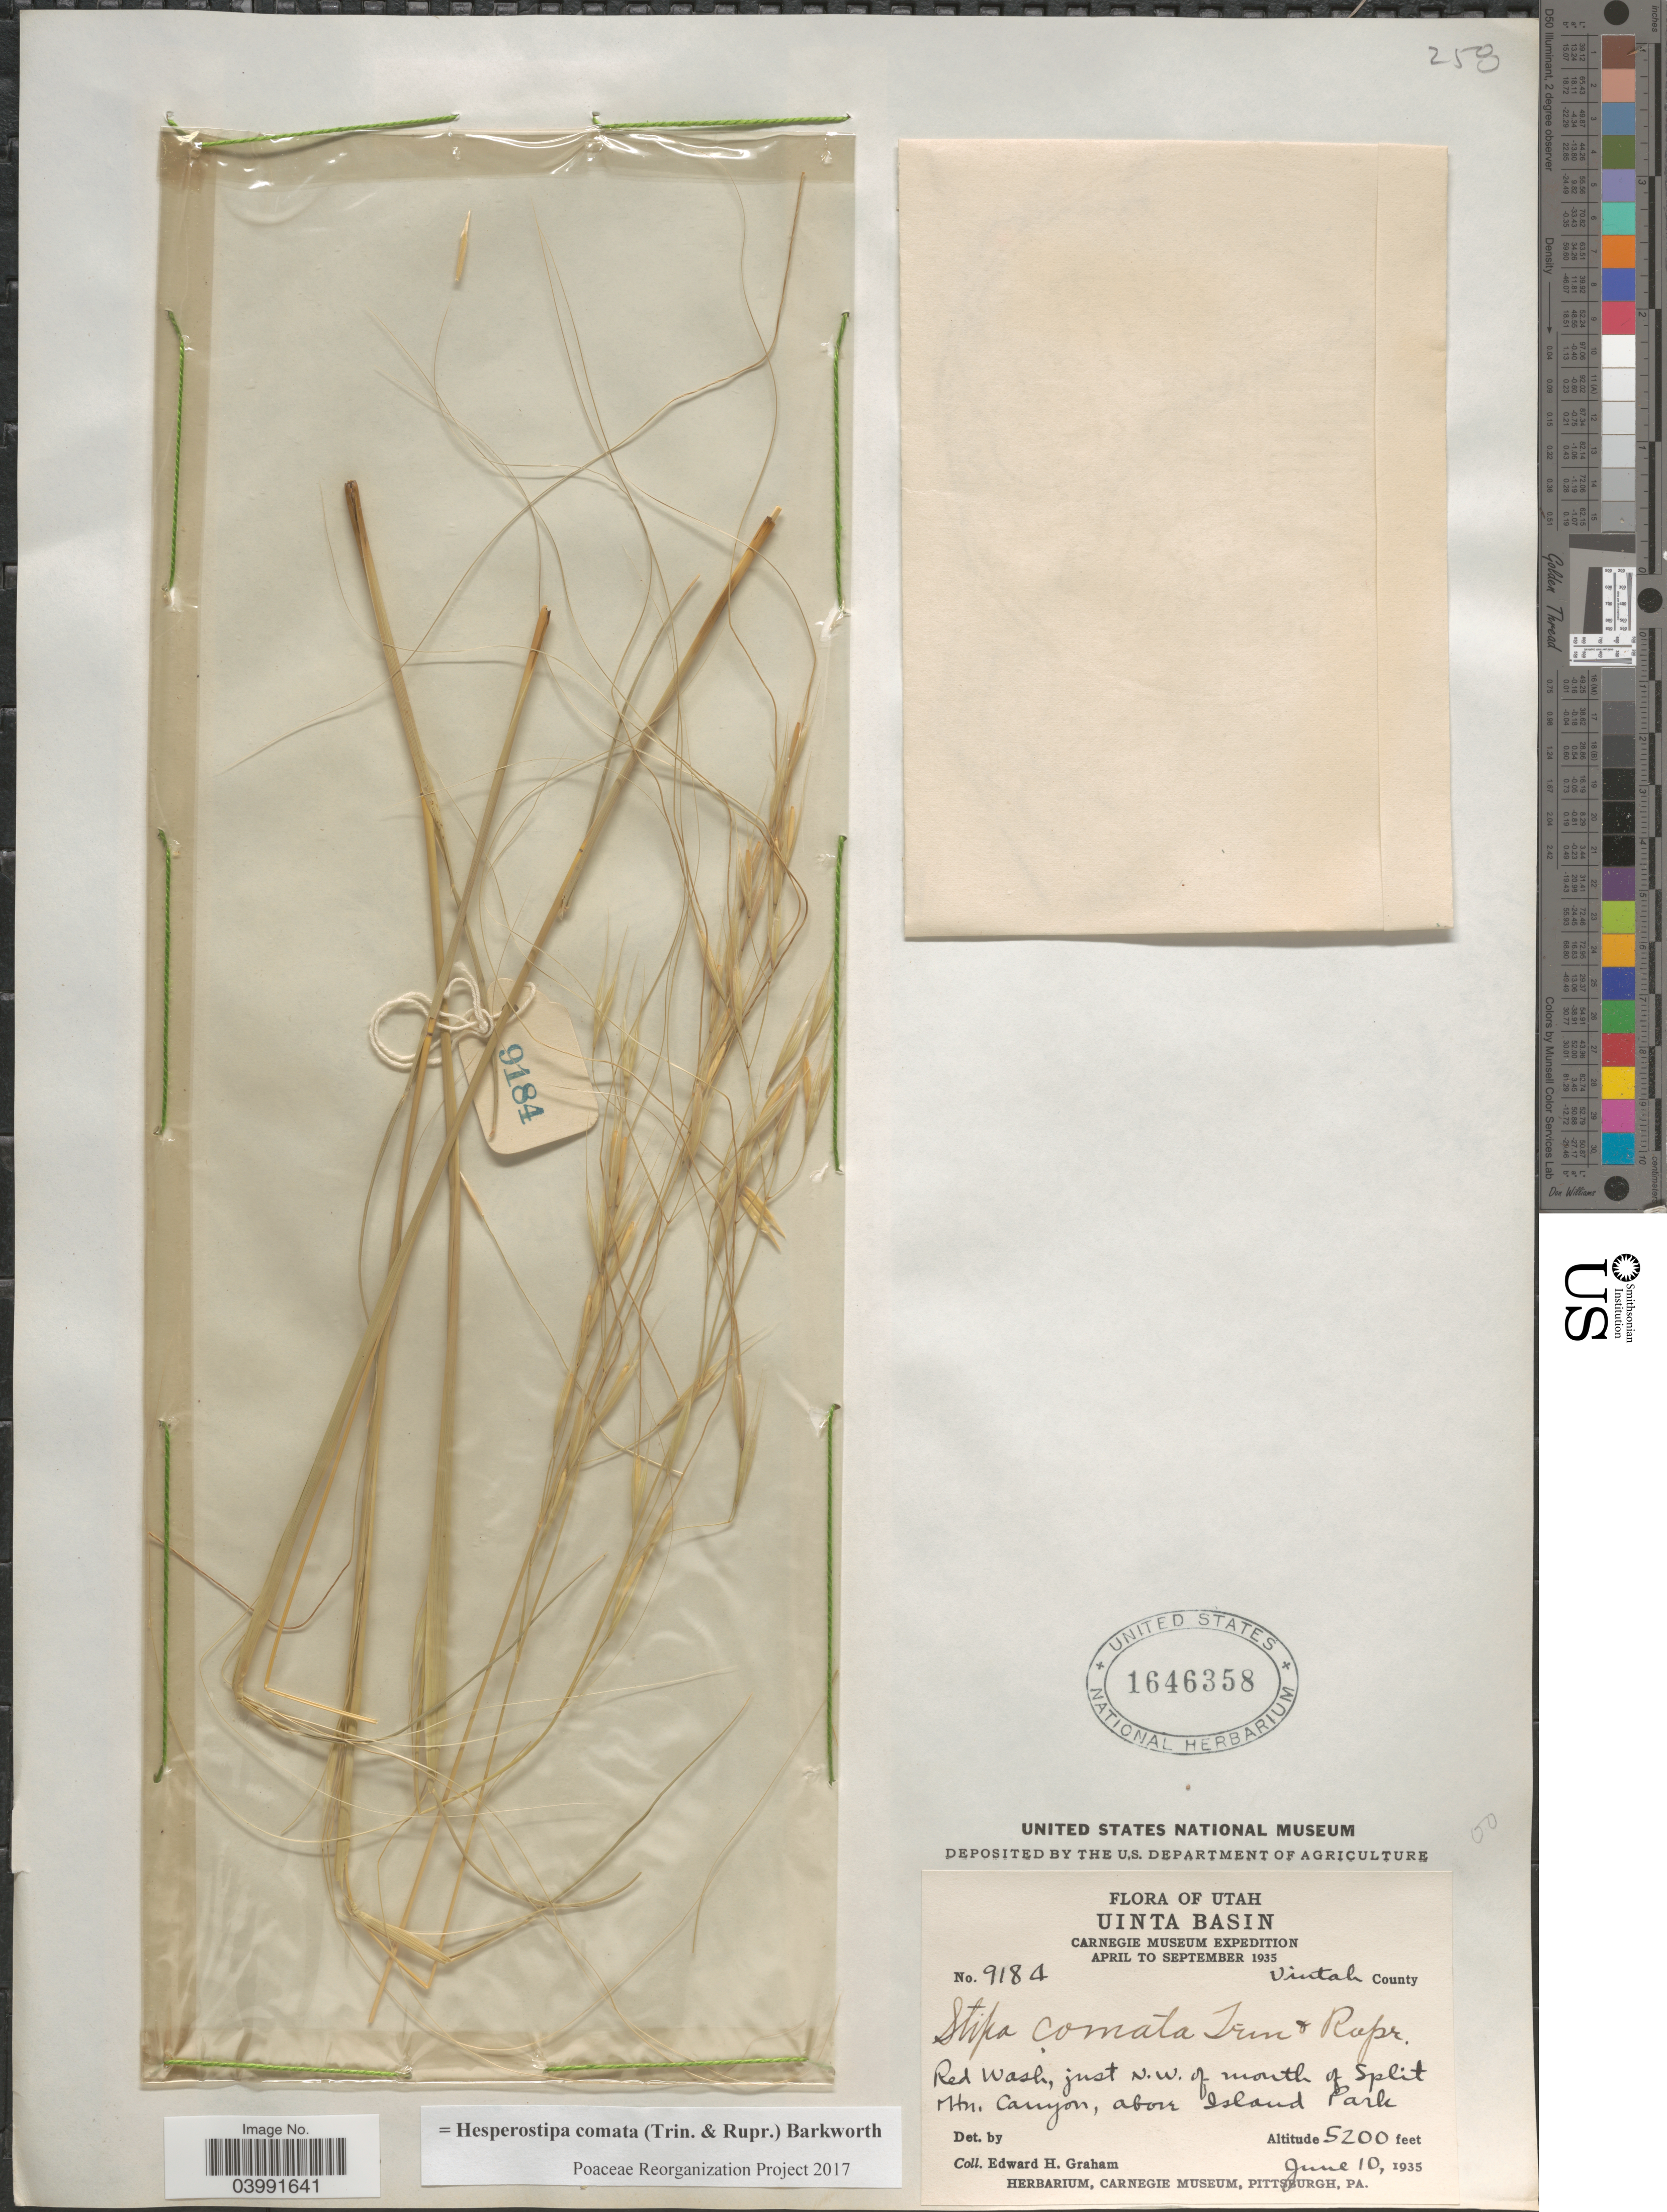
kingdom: Plantae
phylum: Tracheophyta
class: Liliopsida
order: Poales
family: Poaceae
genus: Hesperostipa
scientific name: Hesperostipa comata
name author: (Trin. & Rupr.) Barkworth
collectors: E. H. Graham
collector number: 9184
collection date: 1935-06-10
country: United States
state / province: Utah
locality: Uinta Basin. Uintah County. Red Wash, just N.W. of mouth of Split Mtn. Canyon, above Island Park.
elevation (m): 1585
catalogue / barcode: US 1646358